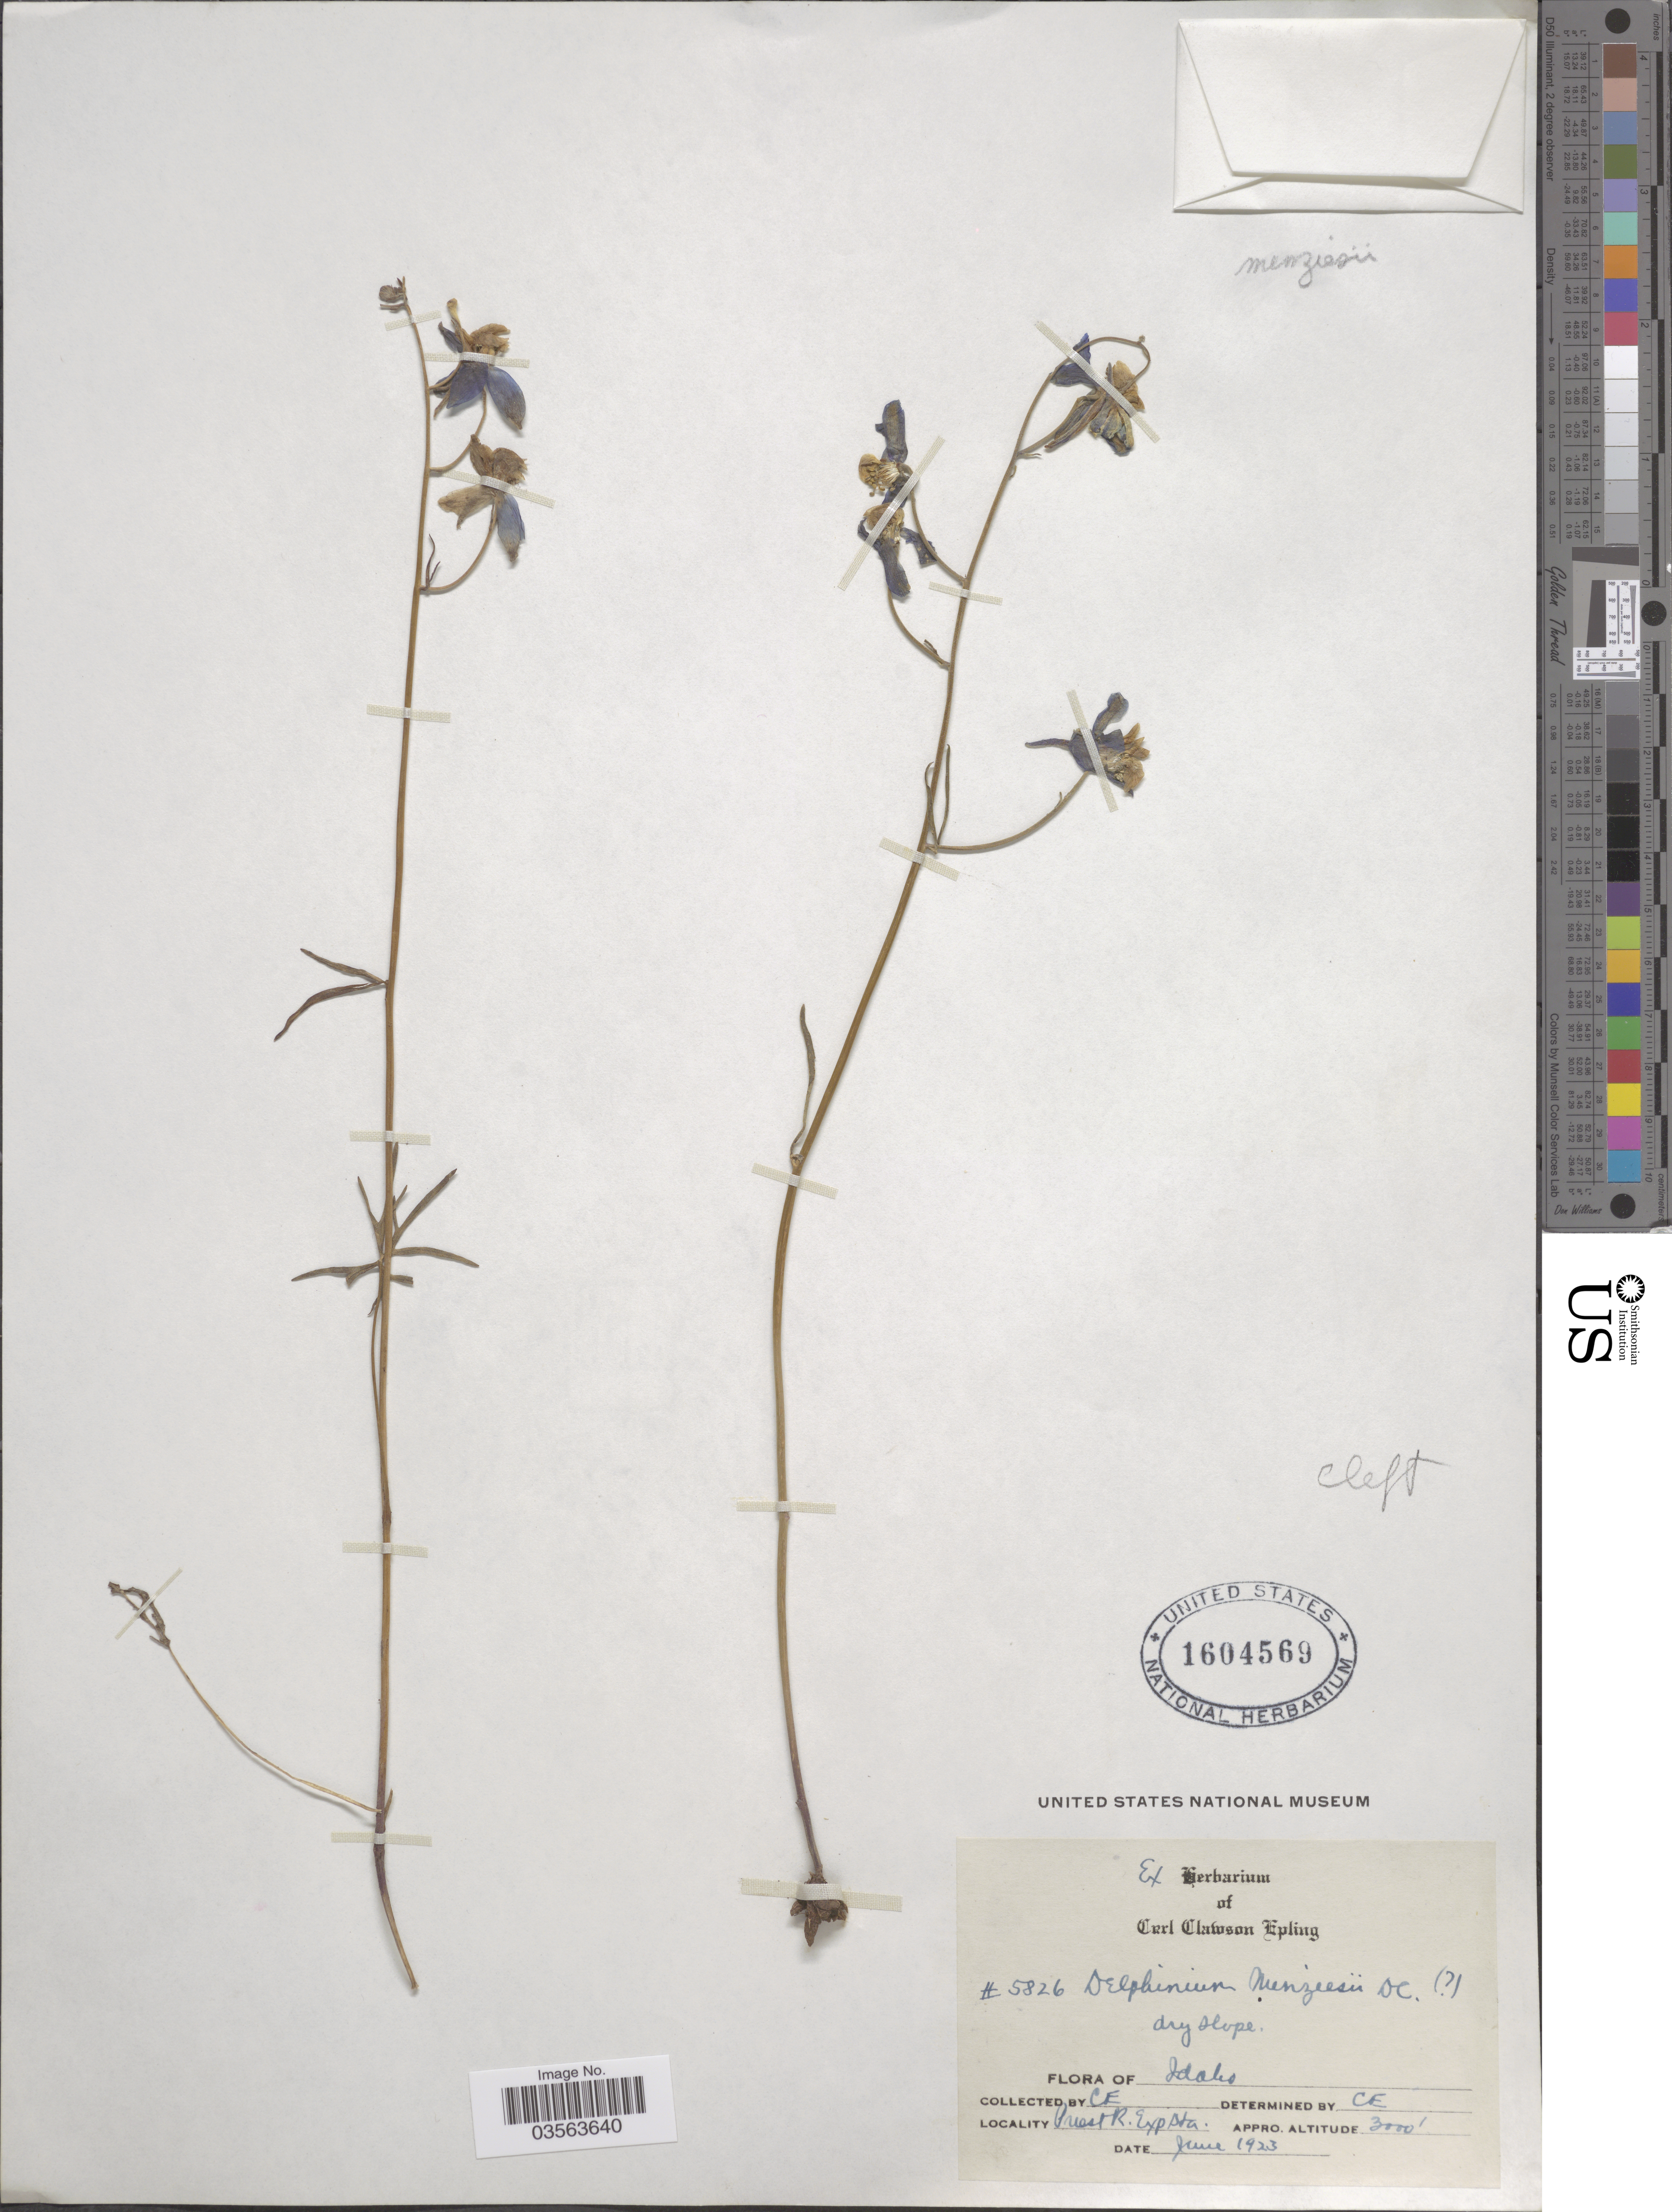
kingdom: Plantae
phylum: Tracheophyta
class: Magnoliopsida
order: Ranunculales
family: Ranunculaceae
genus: Delphinium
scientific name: Delphinium menziesii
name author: DC.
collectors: C. C. Epling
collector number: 5826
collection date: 1923-06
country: United States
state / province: Idaho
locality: Priest R. Exp. sta.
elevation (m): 914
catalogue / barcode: US 1604569